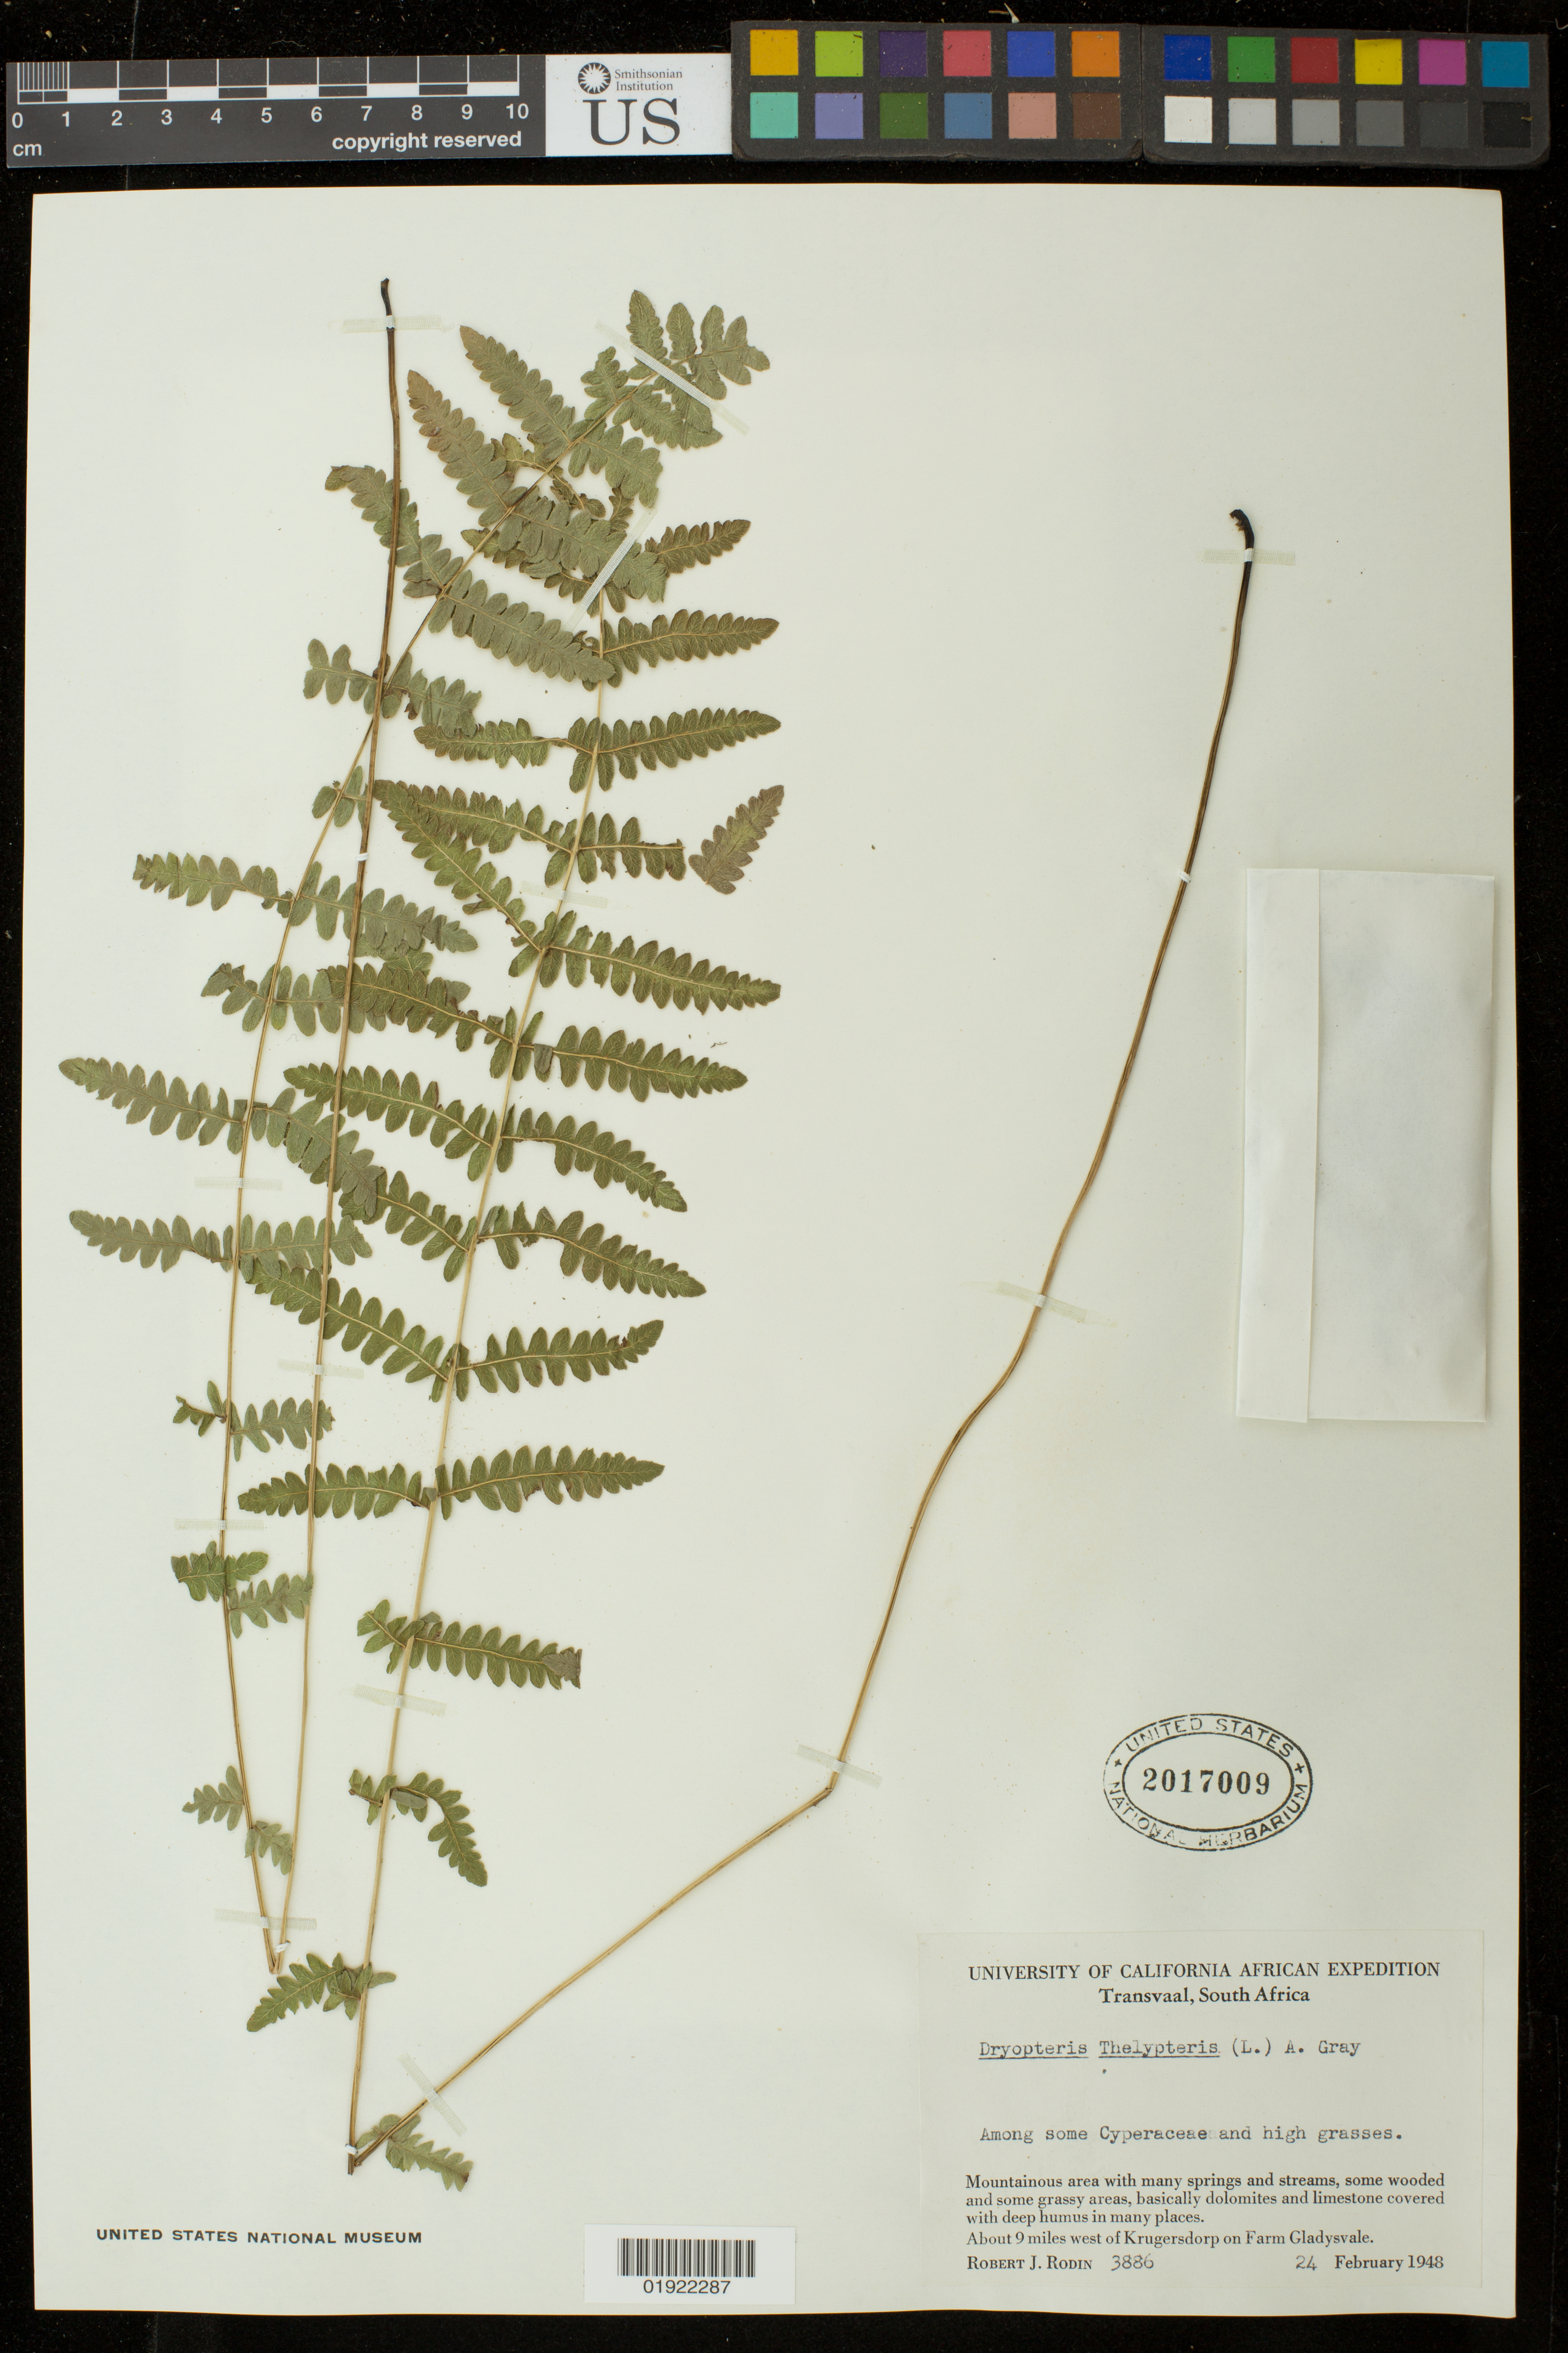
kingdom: Plantae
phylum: Tracheophyta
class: Polypodiopsida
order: Polypodiales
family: Thelypteridaceae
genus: Thelypteris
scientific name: Thelypteris confluens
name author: (Thunb.) C.V. Morton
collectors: R. J. Rodin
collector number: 3886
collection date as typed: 28 February 1948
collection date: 1948-02-28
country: South Africa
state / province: Gauteng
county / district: West Rand District Municipality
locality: Transvaal, South Africa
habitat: Among some Cyperaceae and high grasses. Mountainous area with many springs and streams, some wooded and some grassy areas, basically dolomites and limestone covered with deep humus in many places.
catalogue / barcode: US 2017009